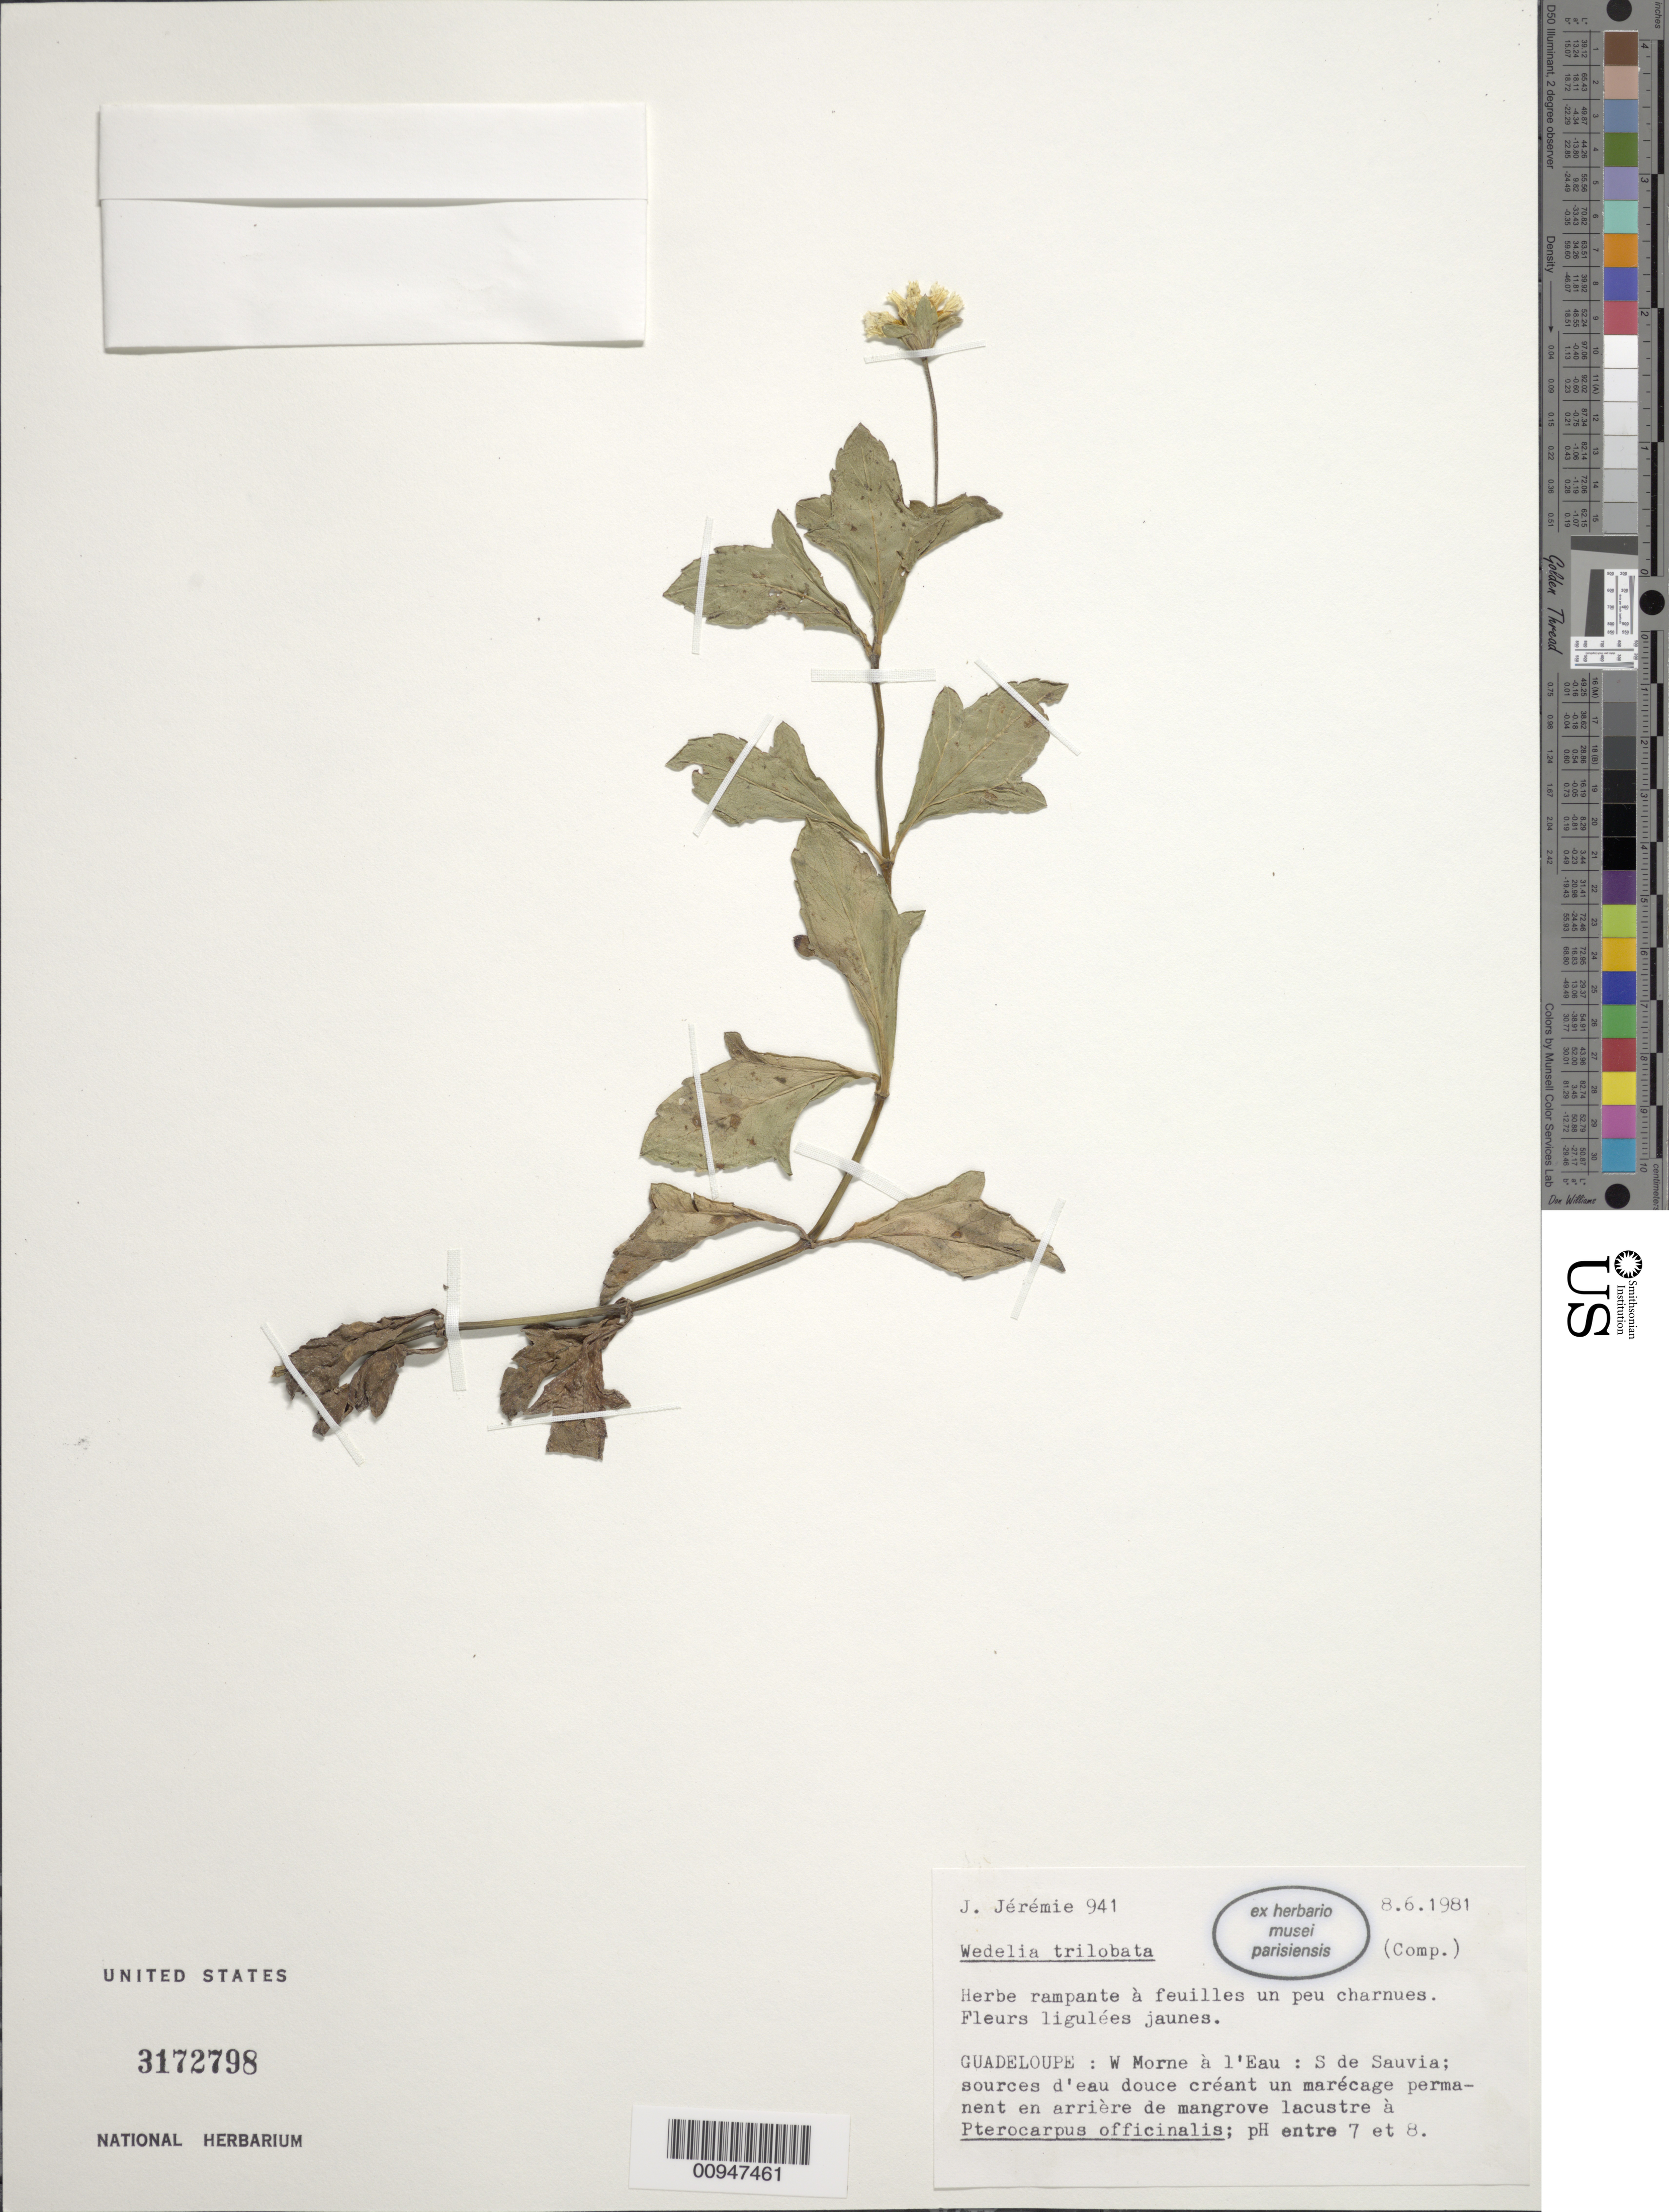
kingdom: Plantae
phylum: Tracheophyta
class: Magnoliopsida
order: Asterales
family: Asteraceae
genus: Sphagneticola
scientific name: Sphagneticola trilobata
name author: (L.) Pruski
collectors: J. Jérémie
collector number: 941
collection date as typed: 08 Jun 1981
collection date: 1981-06-08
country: Guadeloupe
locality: W Morne à l'Eau, S de Sauvia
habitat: Sources d'eau douce créant un marécage permanent en arrière de mangrove lacustre à Pterocarpus officinalis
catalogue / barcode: US 3172798